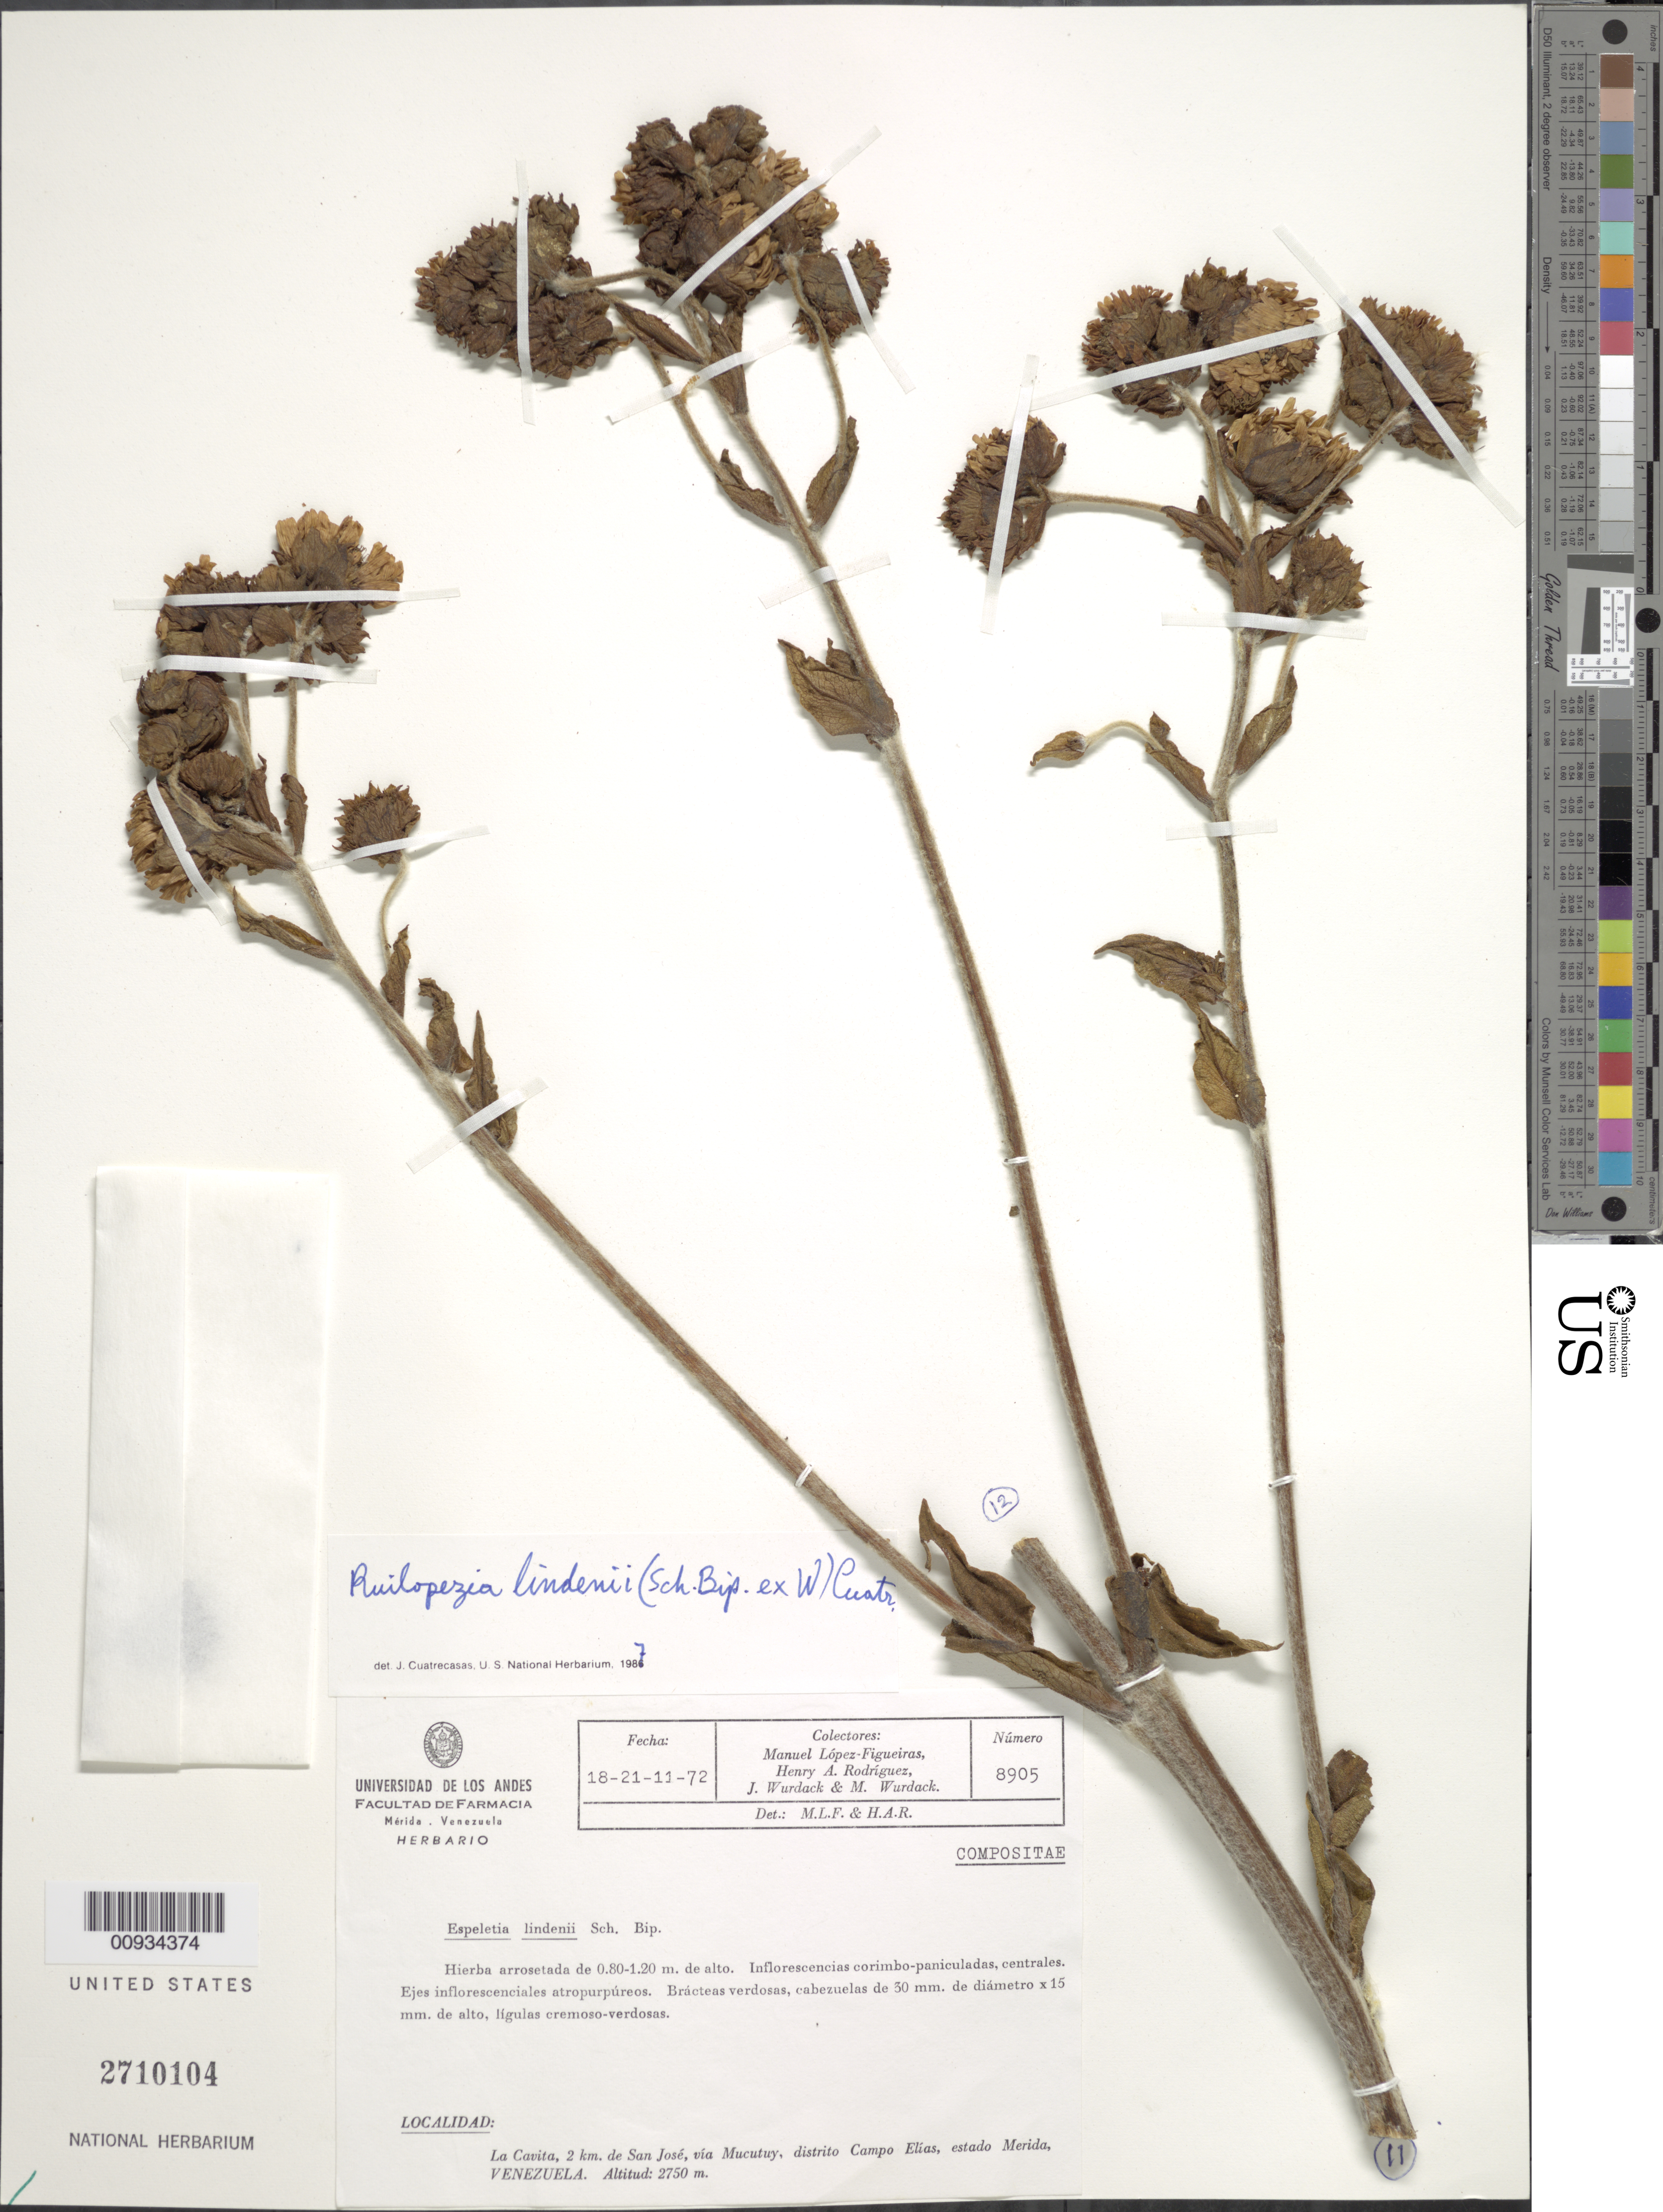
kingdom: Plantae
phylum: Tracheophyta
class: Magnoliopsida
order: Asterales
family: Asteraceae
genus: Ruilopezia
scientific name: Ruilopezia lindenii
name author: (Sch. Bip. ex Wedd.) Cuatrec.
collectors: M. López Figueiras, H. A. Rodriguez, J. J. Wurdack & M. L. Wurdack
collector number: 8905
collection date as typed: Transcribed d/m/y: 18/11/72 to 21/11/72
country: Venezuela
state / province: Mérida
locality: La Cavita, 2 km de San Jose, via Mucutuy, Distrito Campo Elias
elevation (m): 2750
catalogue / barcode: US 2710104